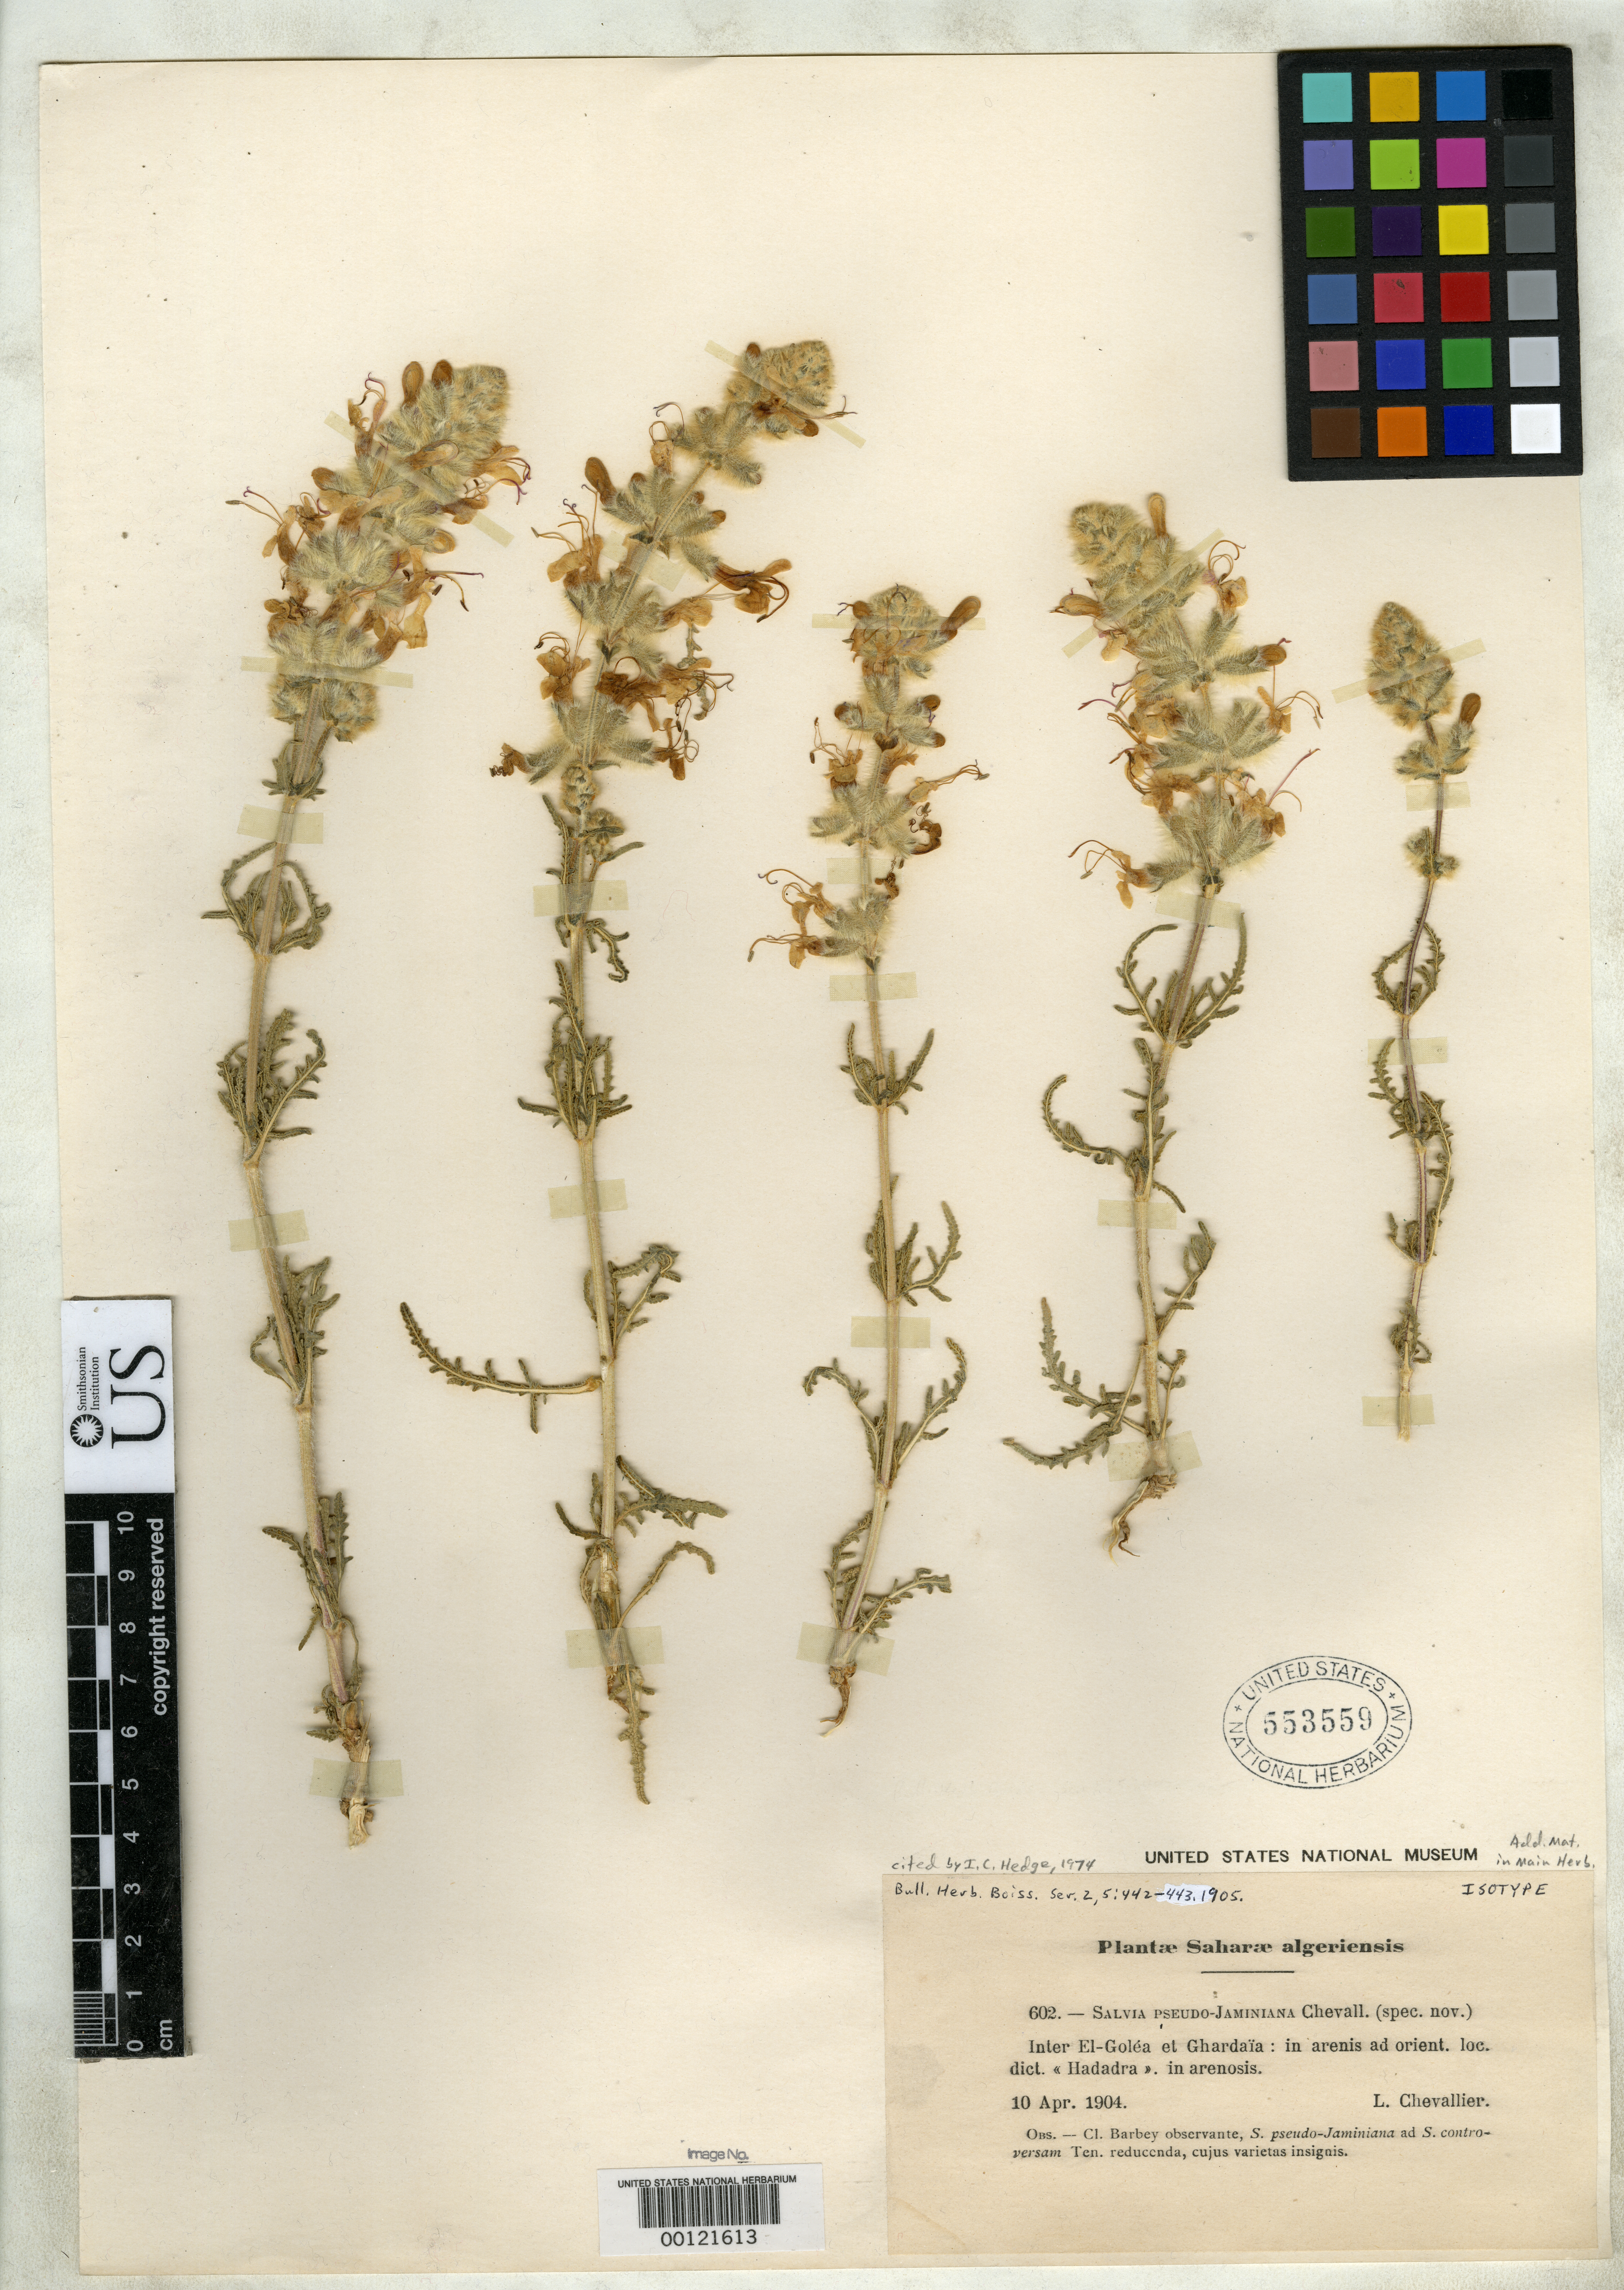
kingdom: Plantae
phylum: Tracheophyta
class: Magnoliopsida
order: Lamiales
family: Lamiaceae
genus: Salvia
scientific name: Salvia pseudojaminiana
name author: L. Chevall.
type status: Isotype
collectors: L. Chevallier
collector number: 602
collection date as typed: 10 Apr 1904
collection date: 1904-04-10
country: Algeria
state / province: Ghardaia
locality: Inter El-golea & Ghardaia.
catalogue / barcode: US 553559